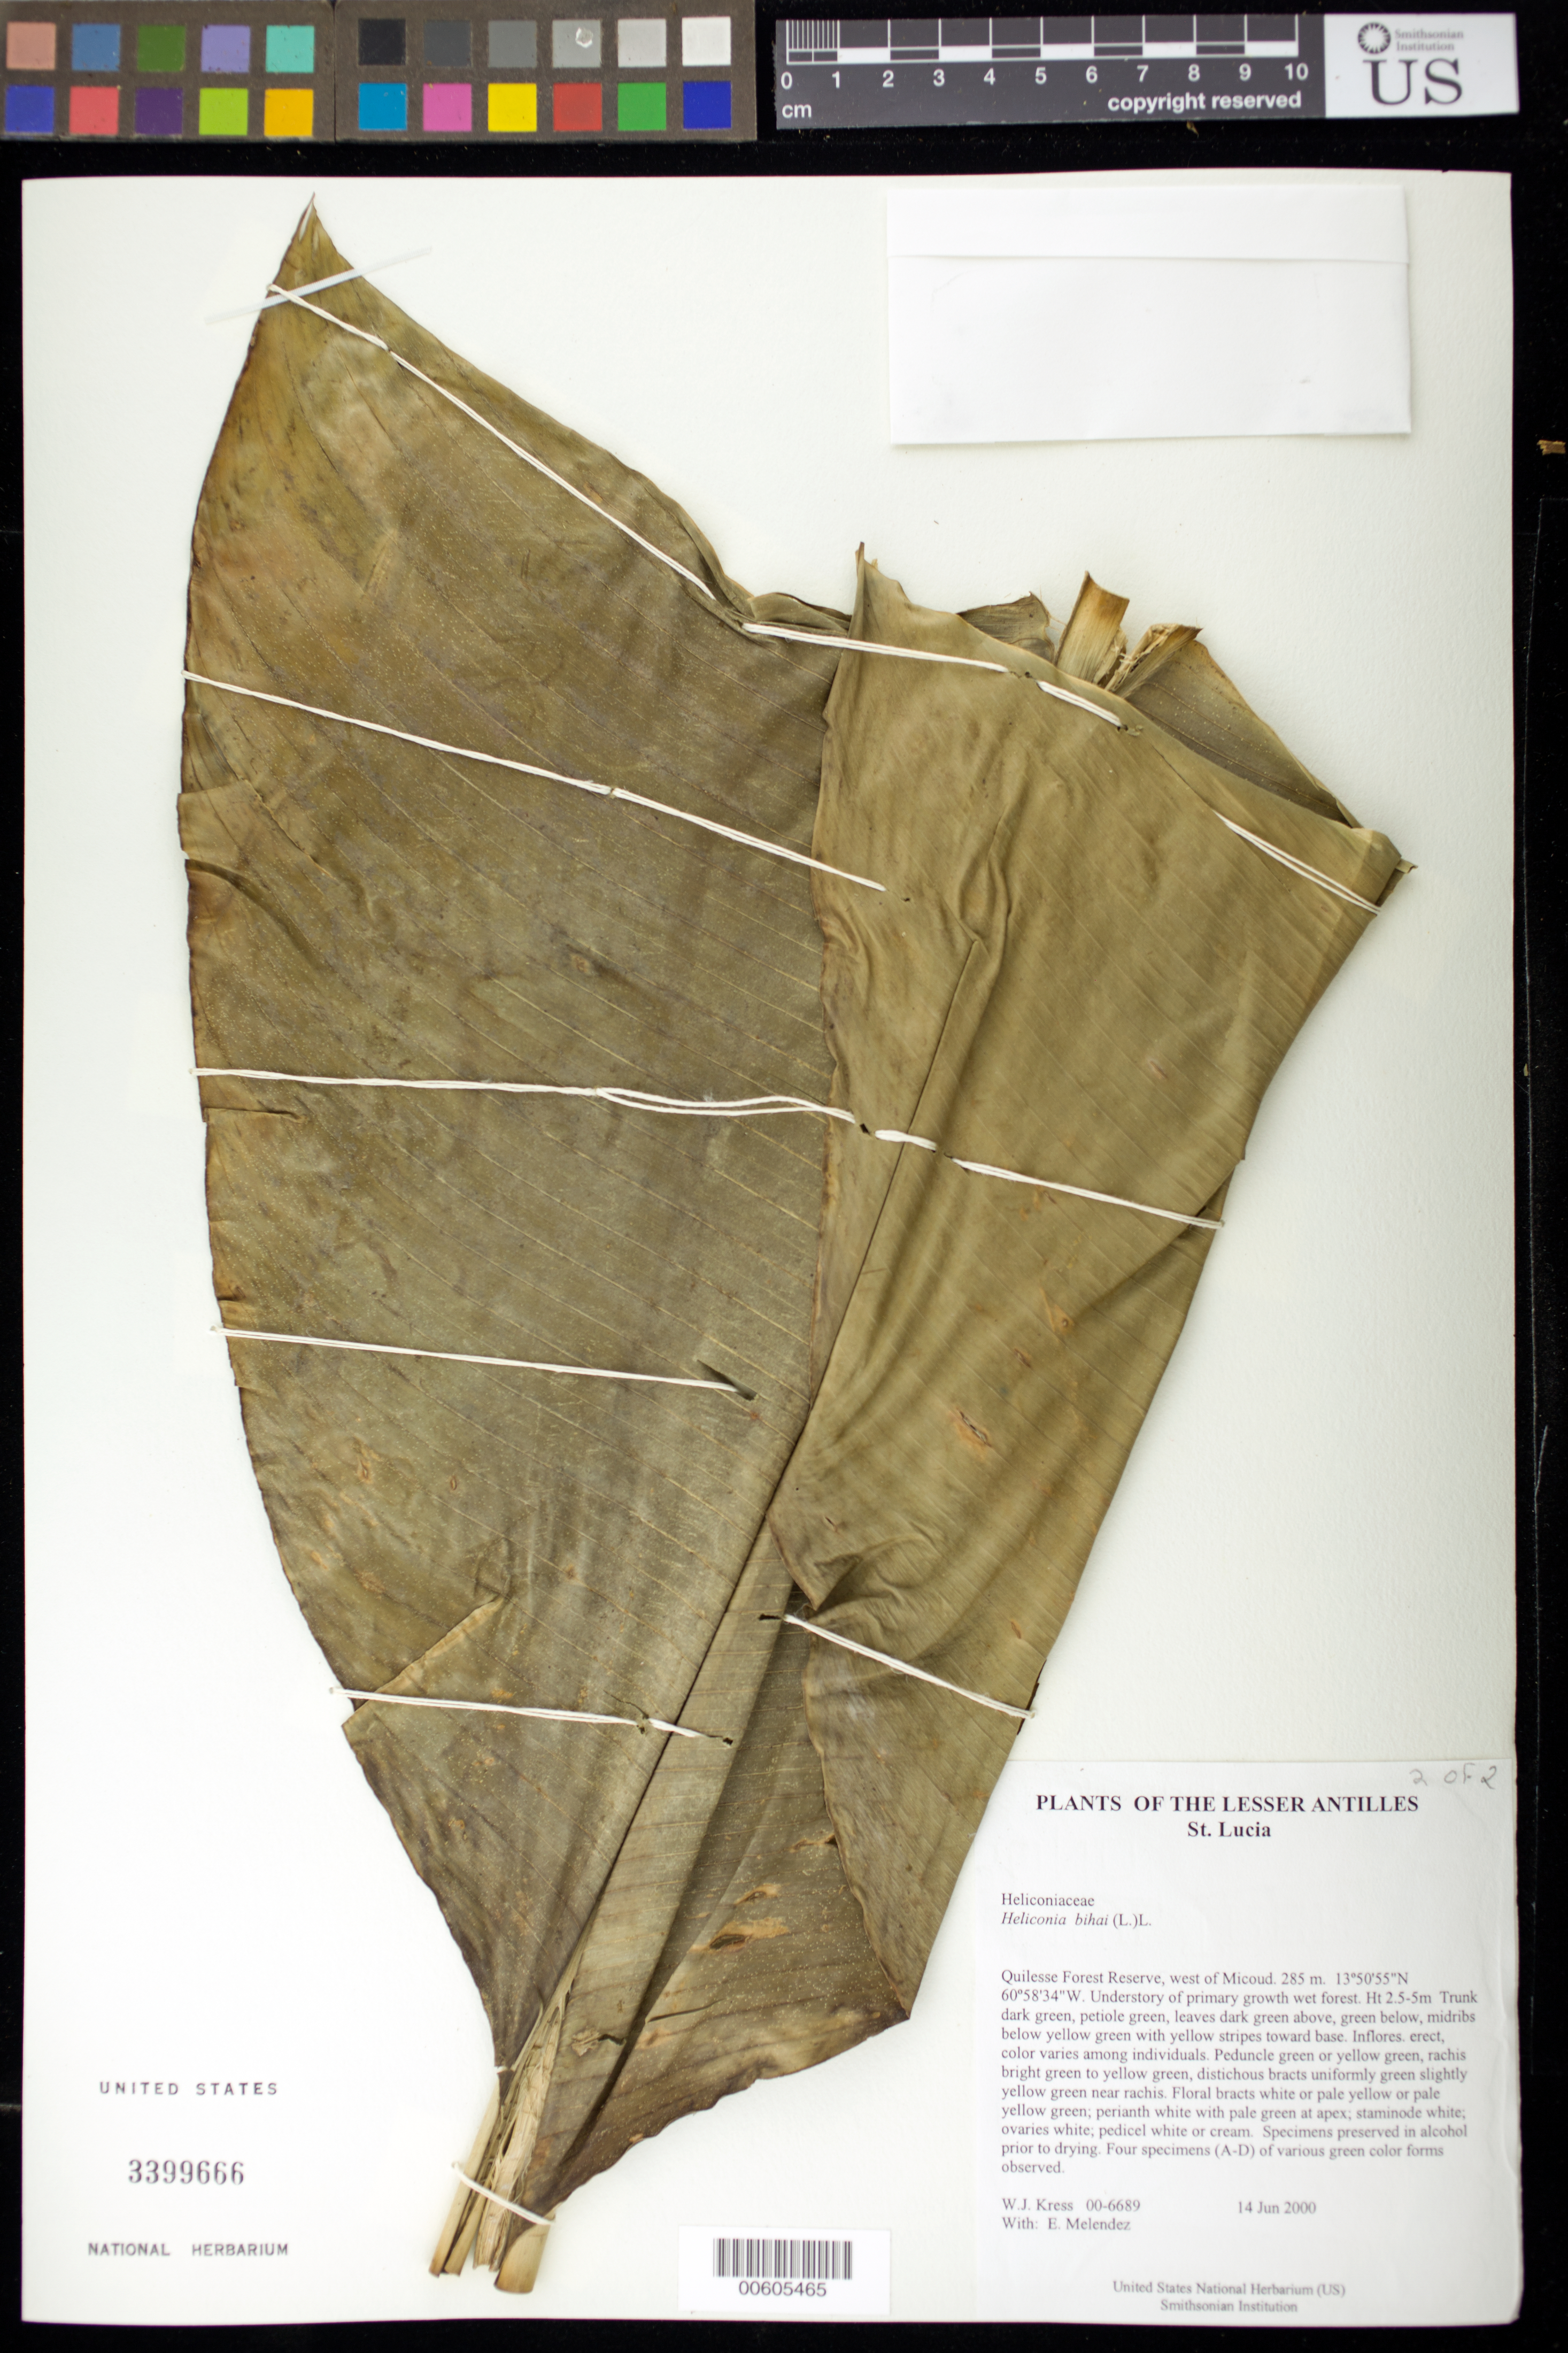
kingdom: Plantae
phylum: Tracheophyta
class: Liliopsida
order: Zingiberales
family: Heliconiaceae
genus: Heliconia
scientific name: Heliconia bihai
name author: (L.) L.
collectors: W. J. Kress, E. Meléndez & E. Temeles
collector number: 00-6689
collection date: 2000-06-14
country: St. Lucia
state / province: Micoud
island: St. Lucia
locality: Quilesse Forest Reserve, west of Micoud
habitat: Understory of primary growth wet forest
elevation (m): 285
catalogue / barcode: US 3399666